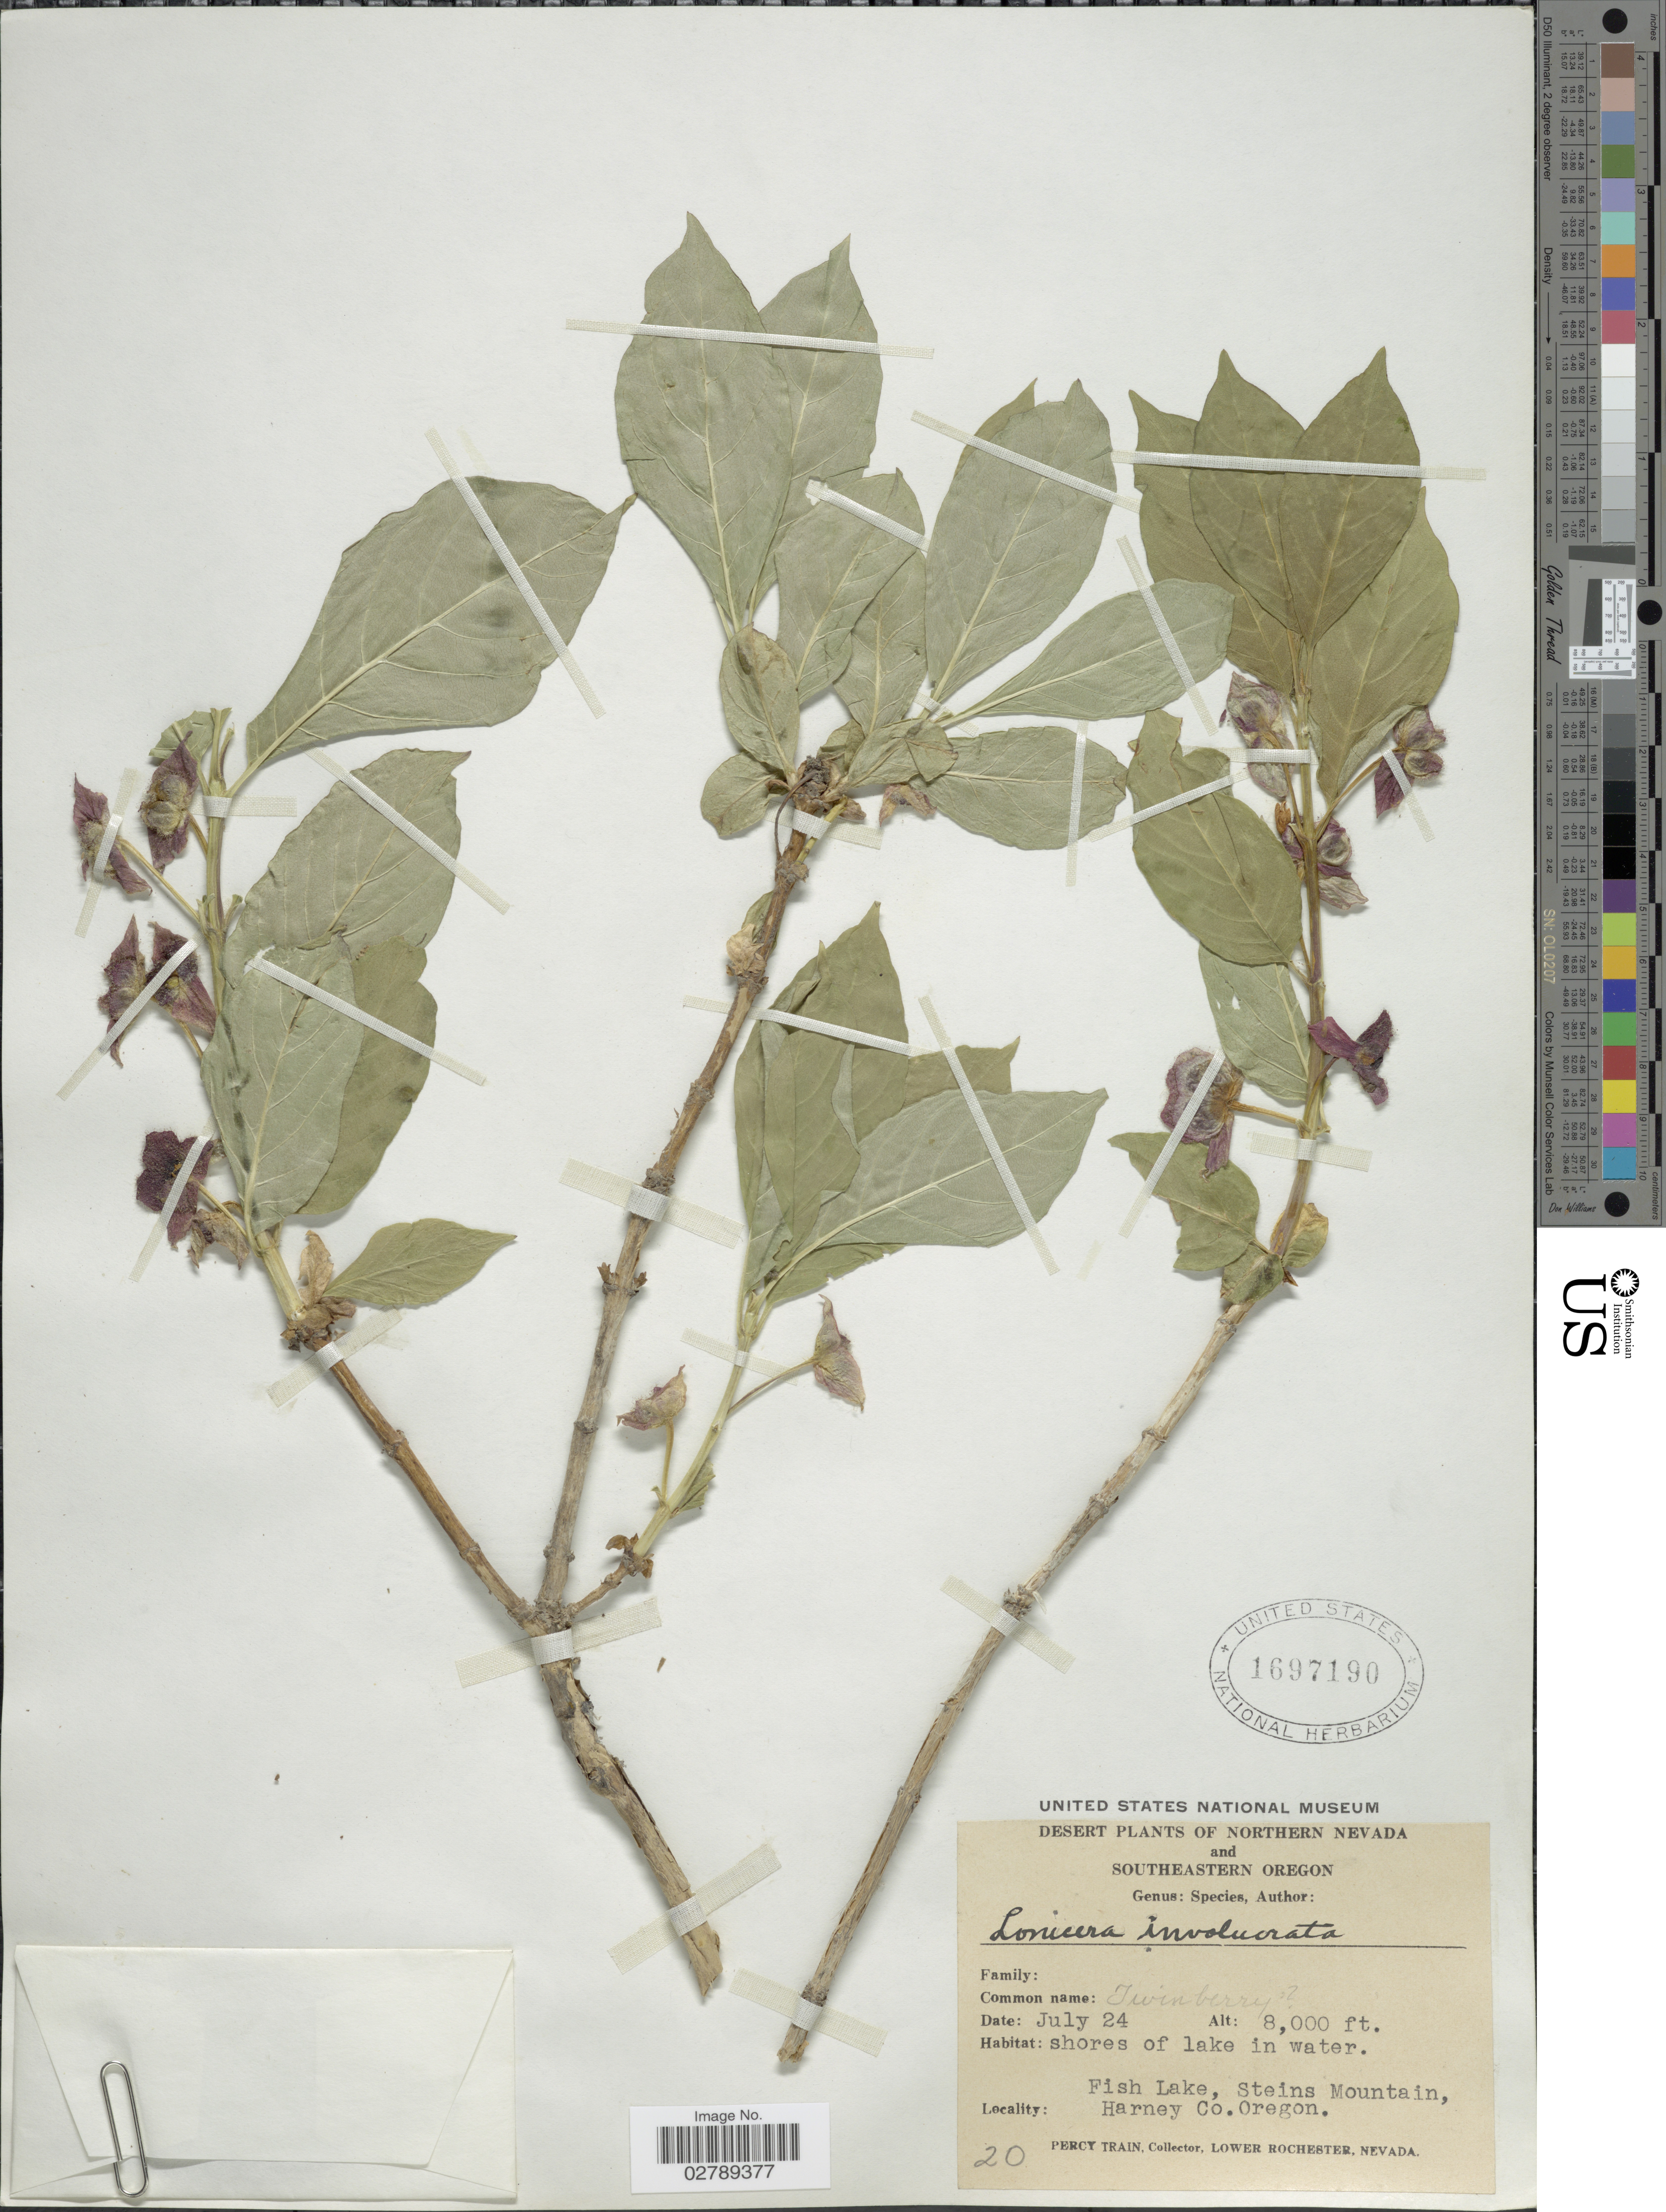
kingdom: Plantae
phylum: Tracheophyta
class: Magnoliopsida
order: Dipsacales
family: Caprifoliaceae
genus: Lonicera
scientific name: Lonicera involucrata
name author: (Richardson) Banks ex Spreng.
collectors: P. Train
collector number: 20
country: United States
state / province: Oregon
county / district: Harney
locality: Fish Lake, Steins Mountain, Harney Co.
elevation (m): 2438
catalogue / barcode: US 1697190